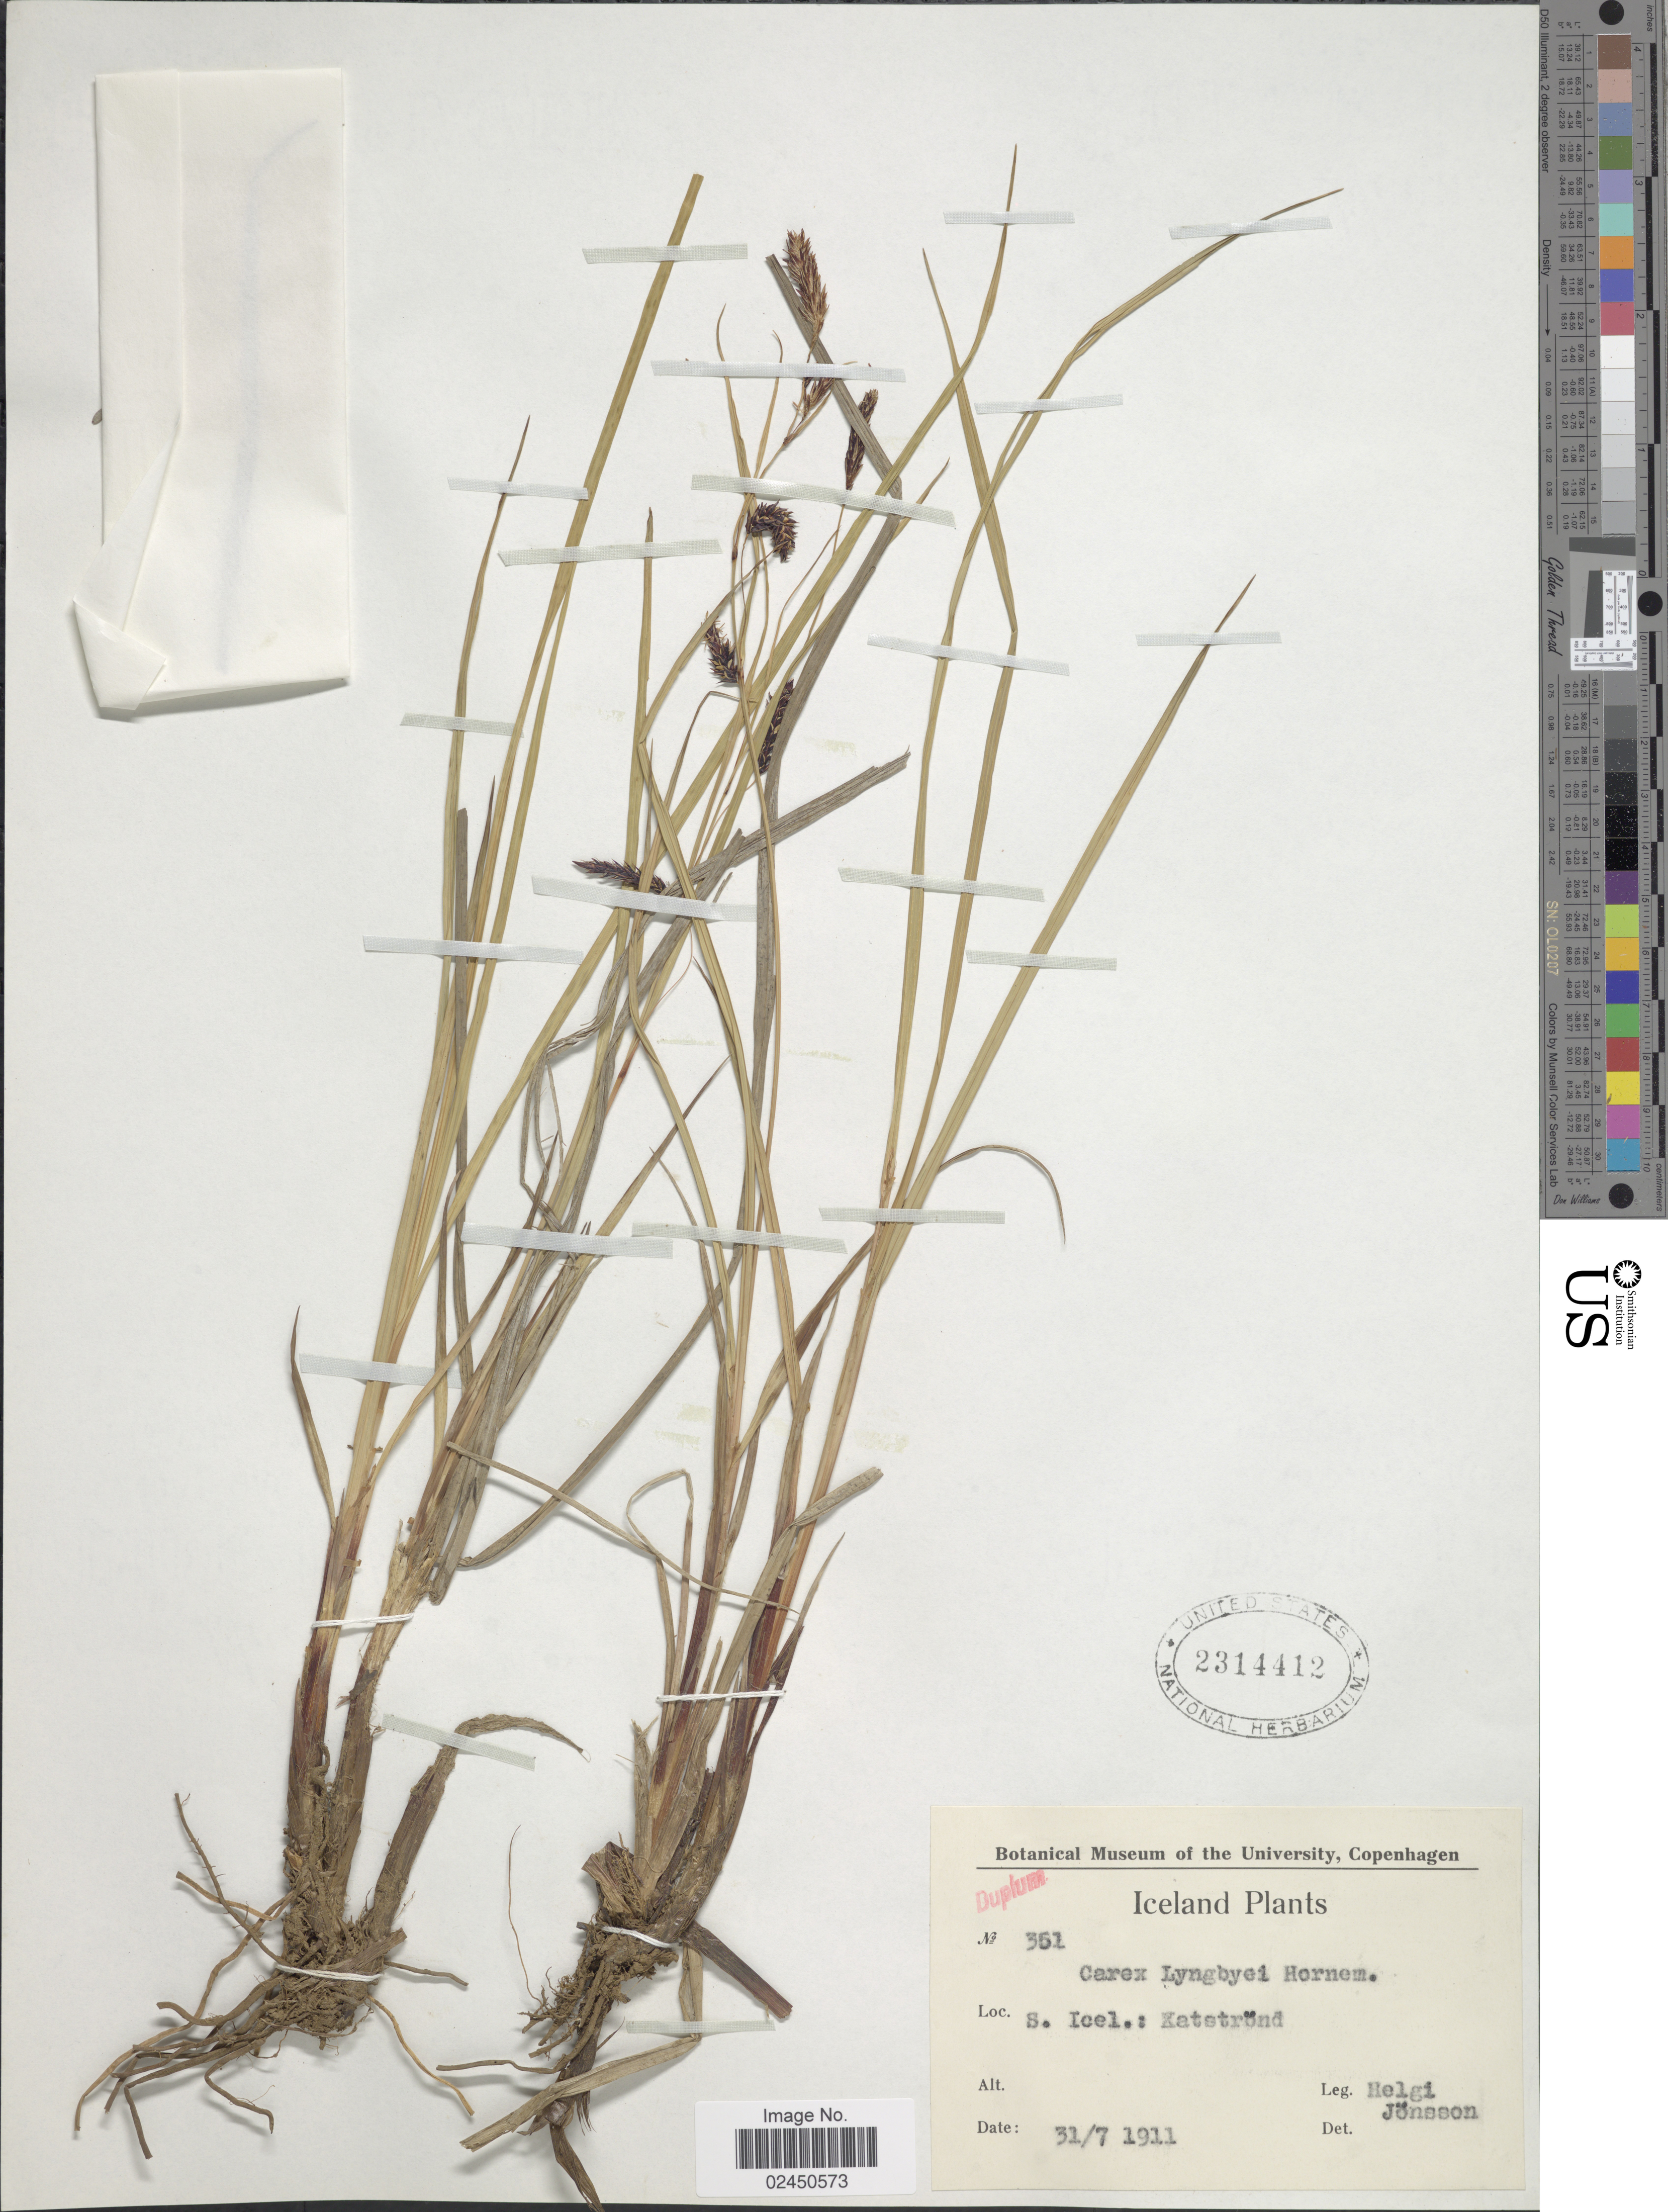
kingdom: Plantae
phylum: Tracheophyta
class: Liliopsida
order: Poales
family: Cyperaceae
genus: Carex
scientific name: Carex lyngbyei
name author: Hornem.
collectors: H. Jónsson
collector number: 351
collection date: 1911-07-31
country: Iceland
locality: S-Icel.: Katstrond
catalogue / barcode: US 2314412